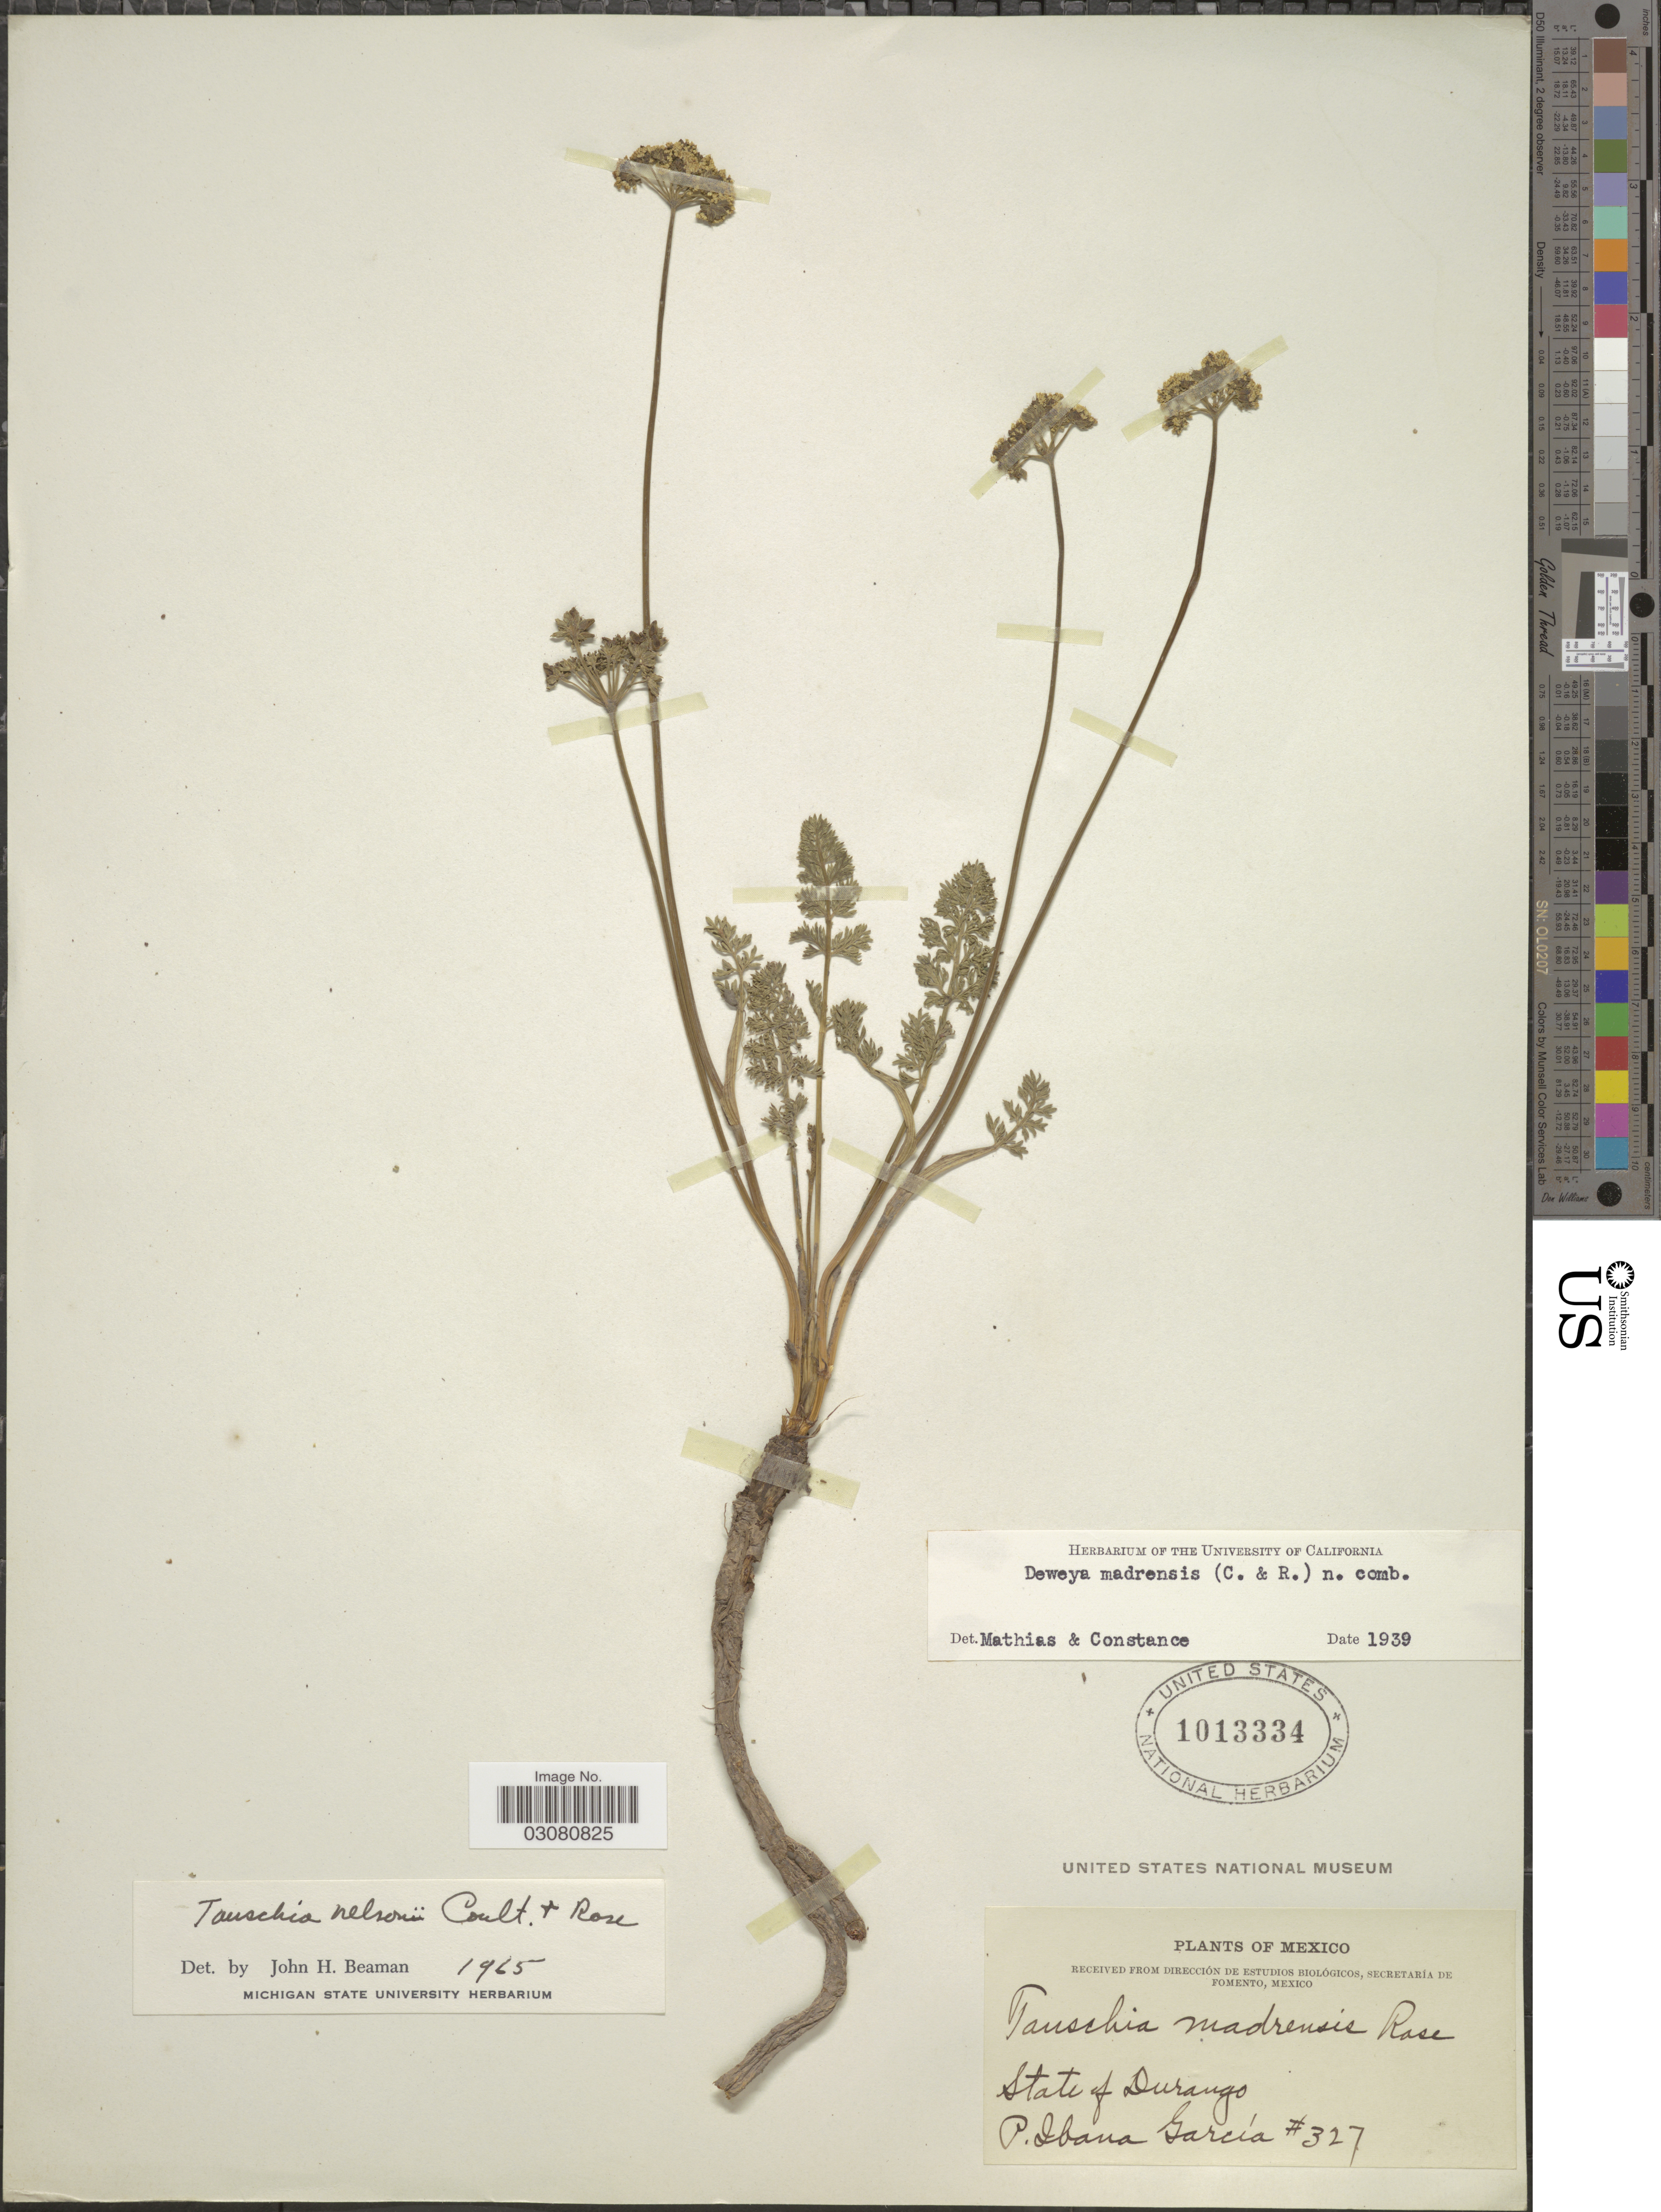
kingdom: Plantae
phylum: Tracheophyta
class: Magnoliopsida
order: Apiales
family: Apiaceae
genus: Tauschia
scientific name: Tauschia nelsonii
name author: J.M. Coult. & Rose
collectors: P. Ibana-García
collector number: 327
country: Mexico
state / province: Durango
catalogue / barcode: US 1013334